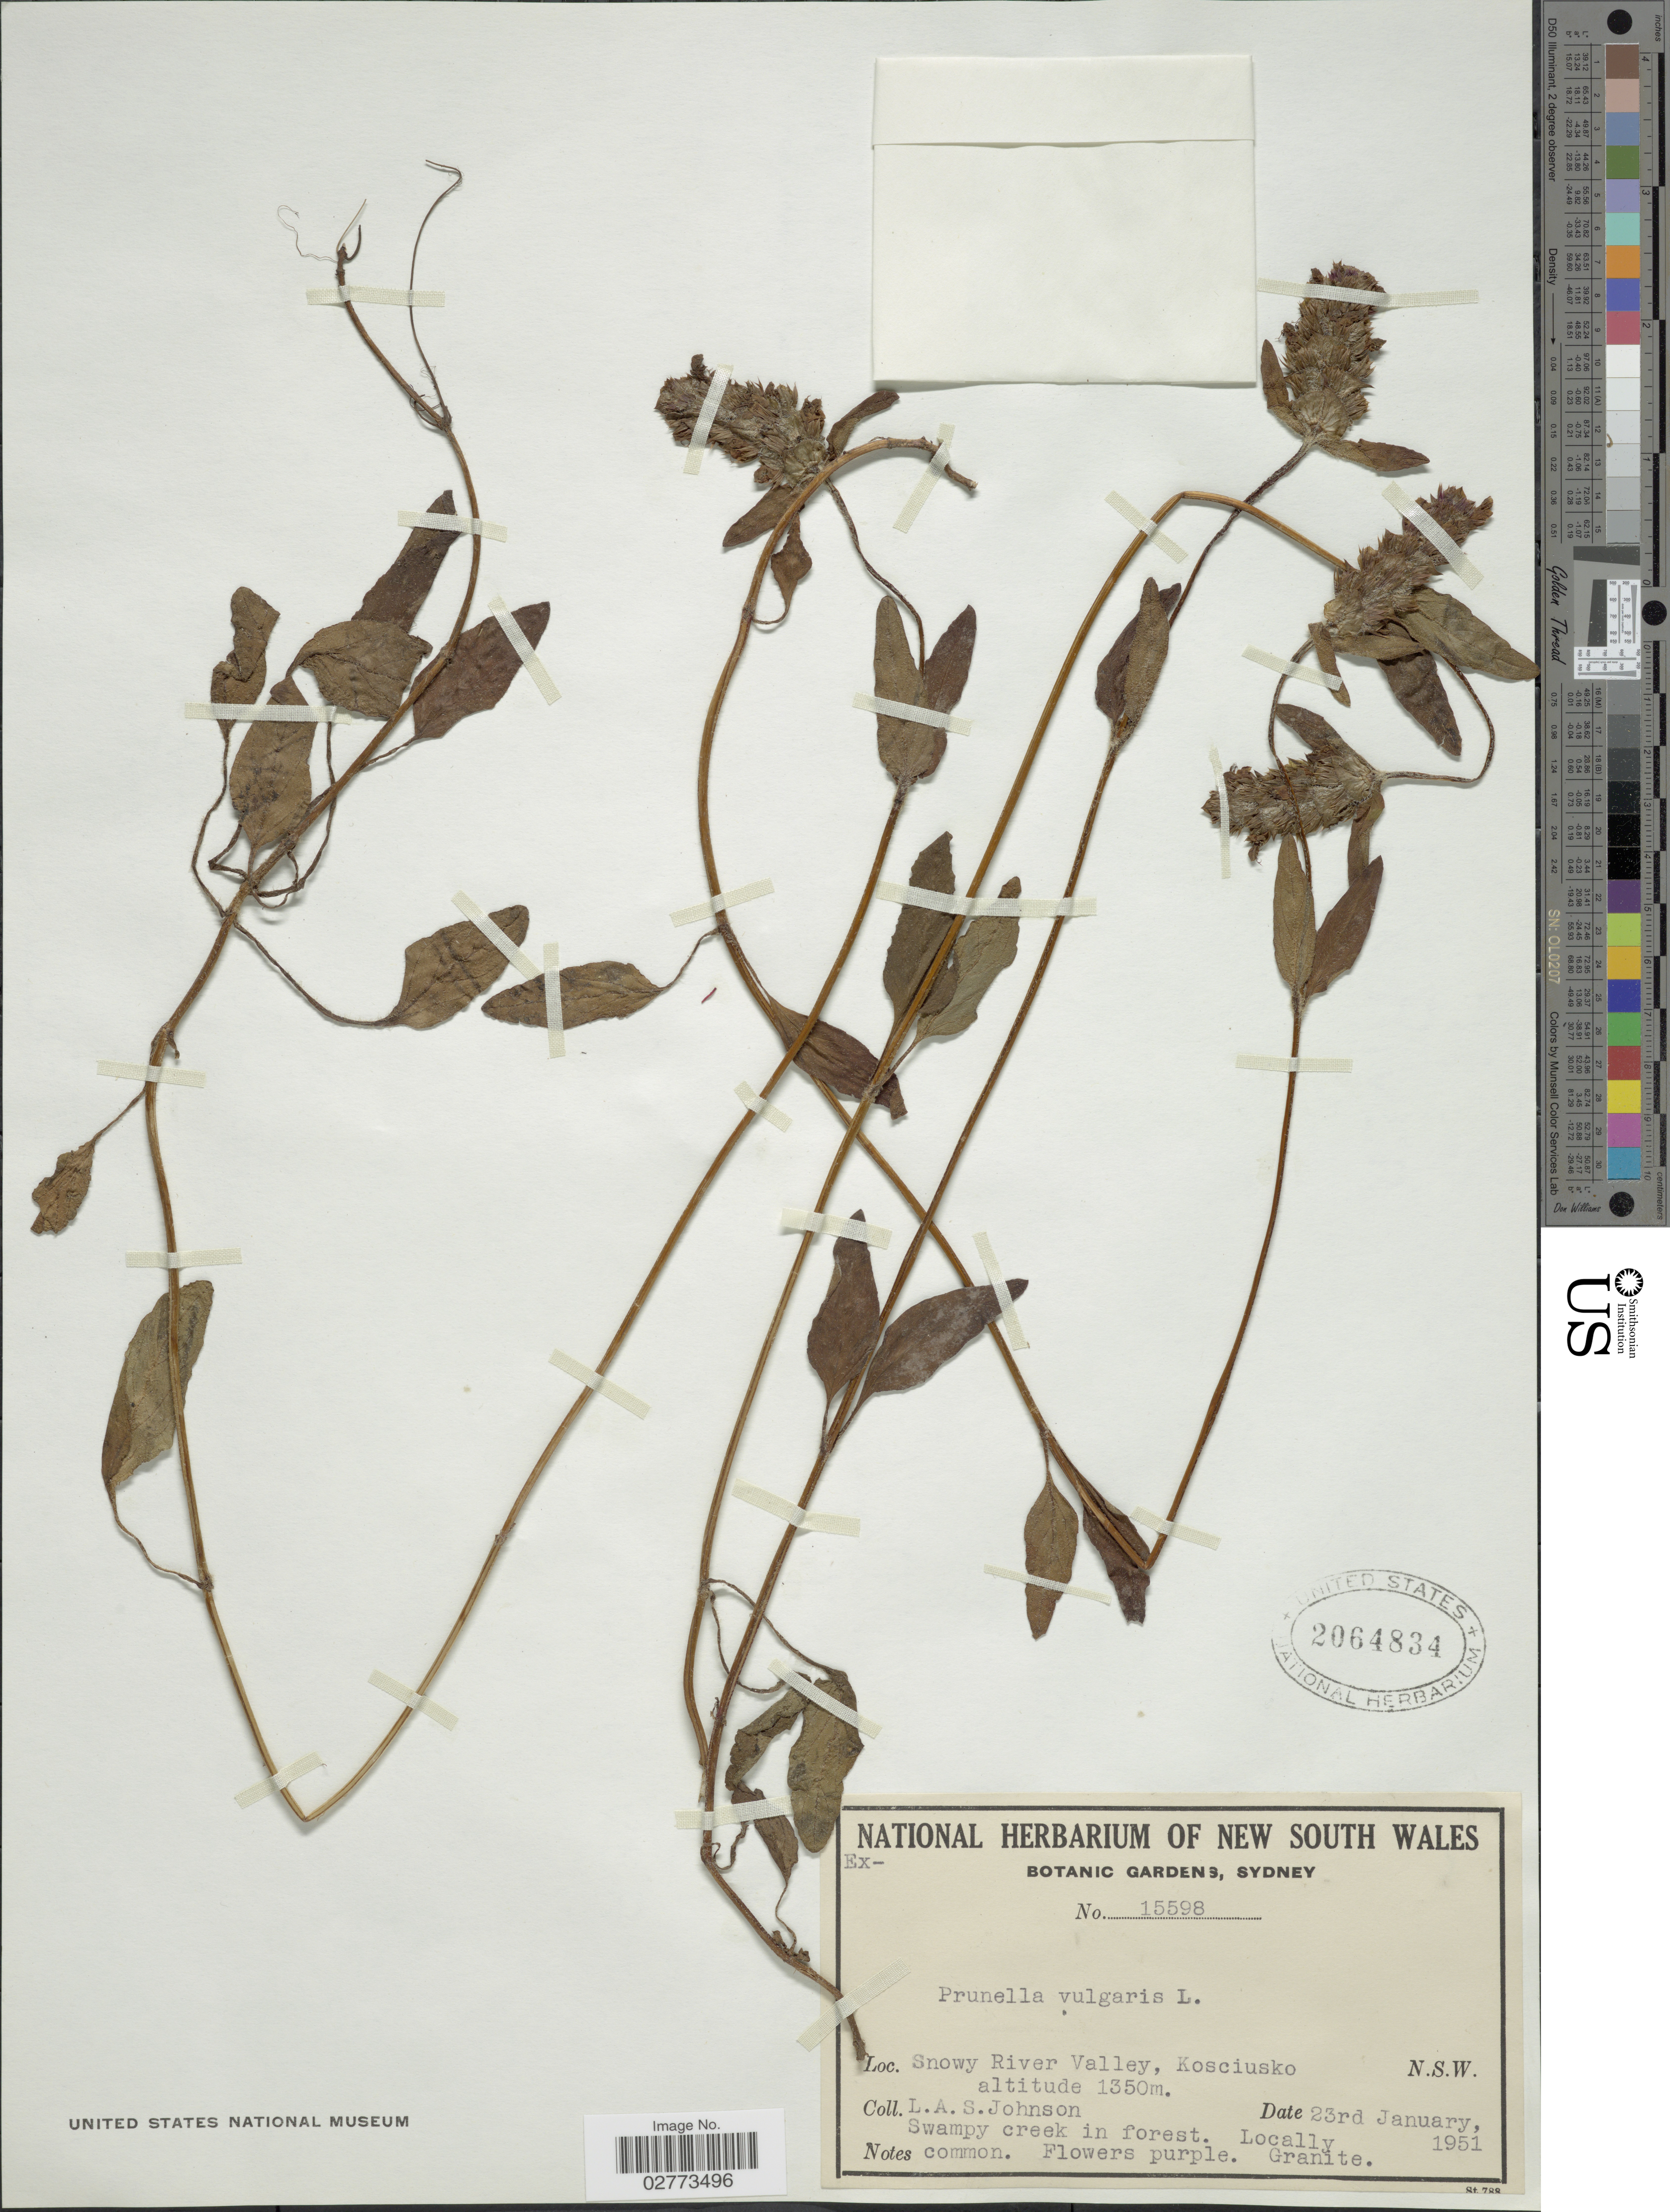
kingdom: Plantae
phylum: Tracheophyta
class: Magnoliopsida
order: Lamiales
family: Lamiaceae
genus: Prunella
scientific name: Prunella vulgaris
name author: L.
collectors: L. Johnson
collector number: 15598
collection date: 1951-01-23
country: Australia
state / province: New South Wales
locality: Snowy River Valley, Kosciusko, N.S.W.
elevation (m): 1350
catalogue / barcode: US 2064834